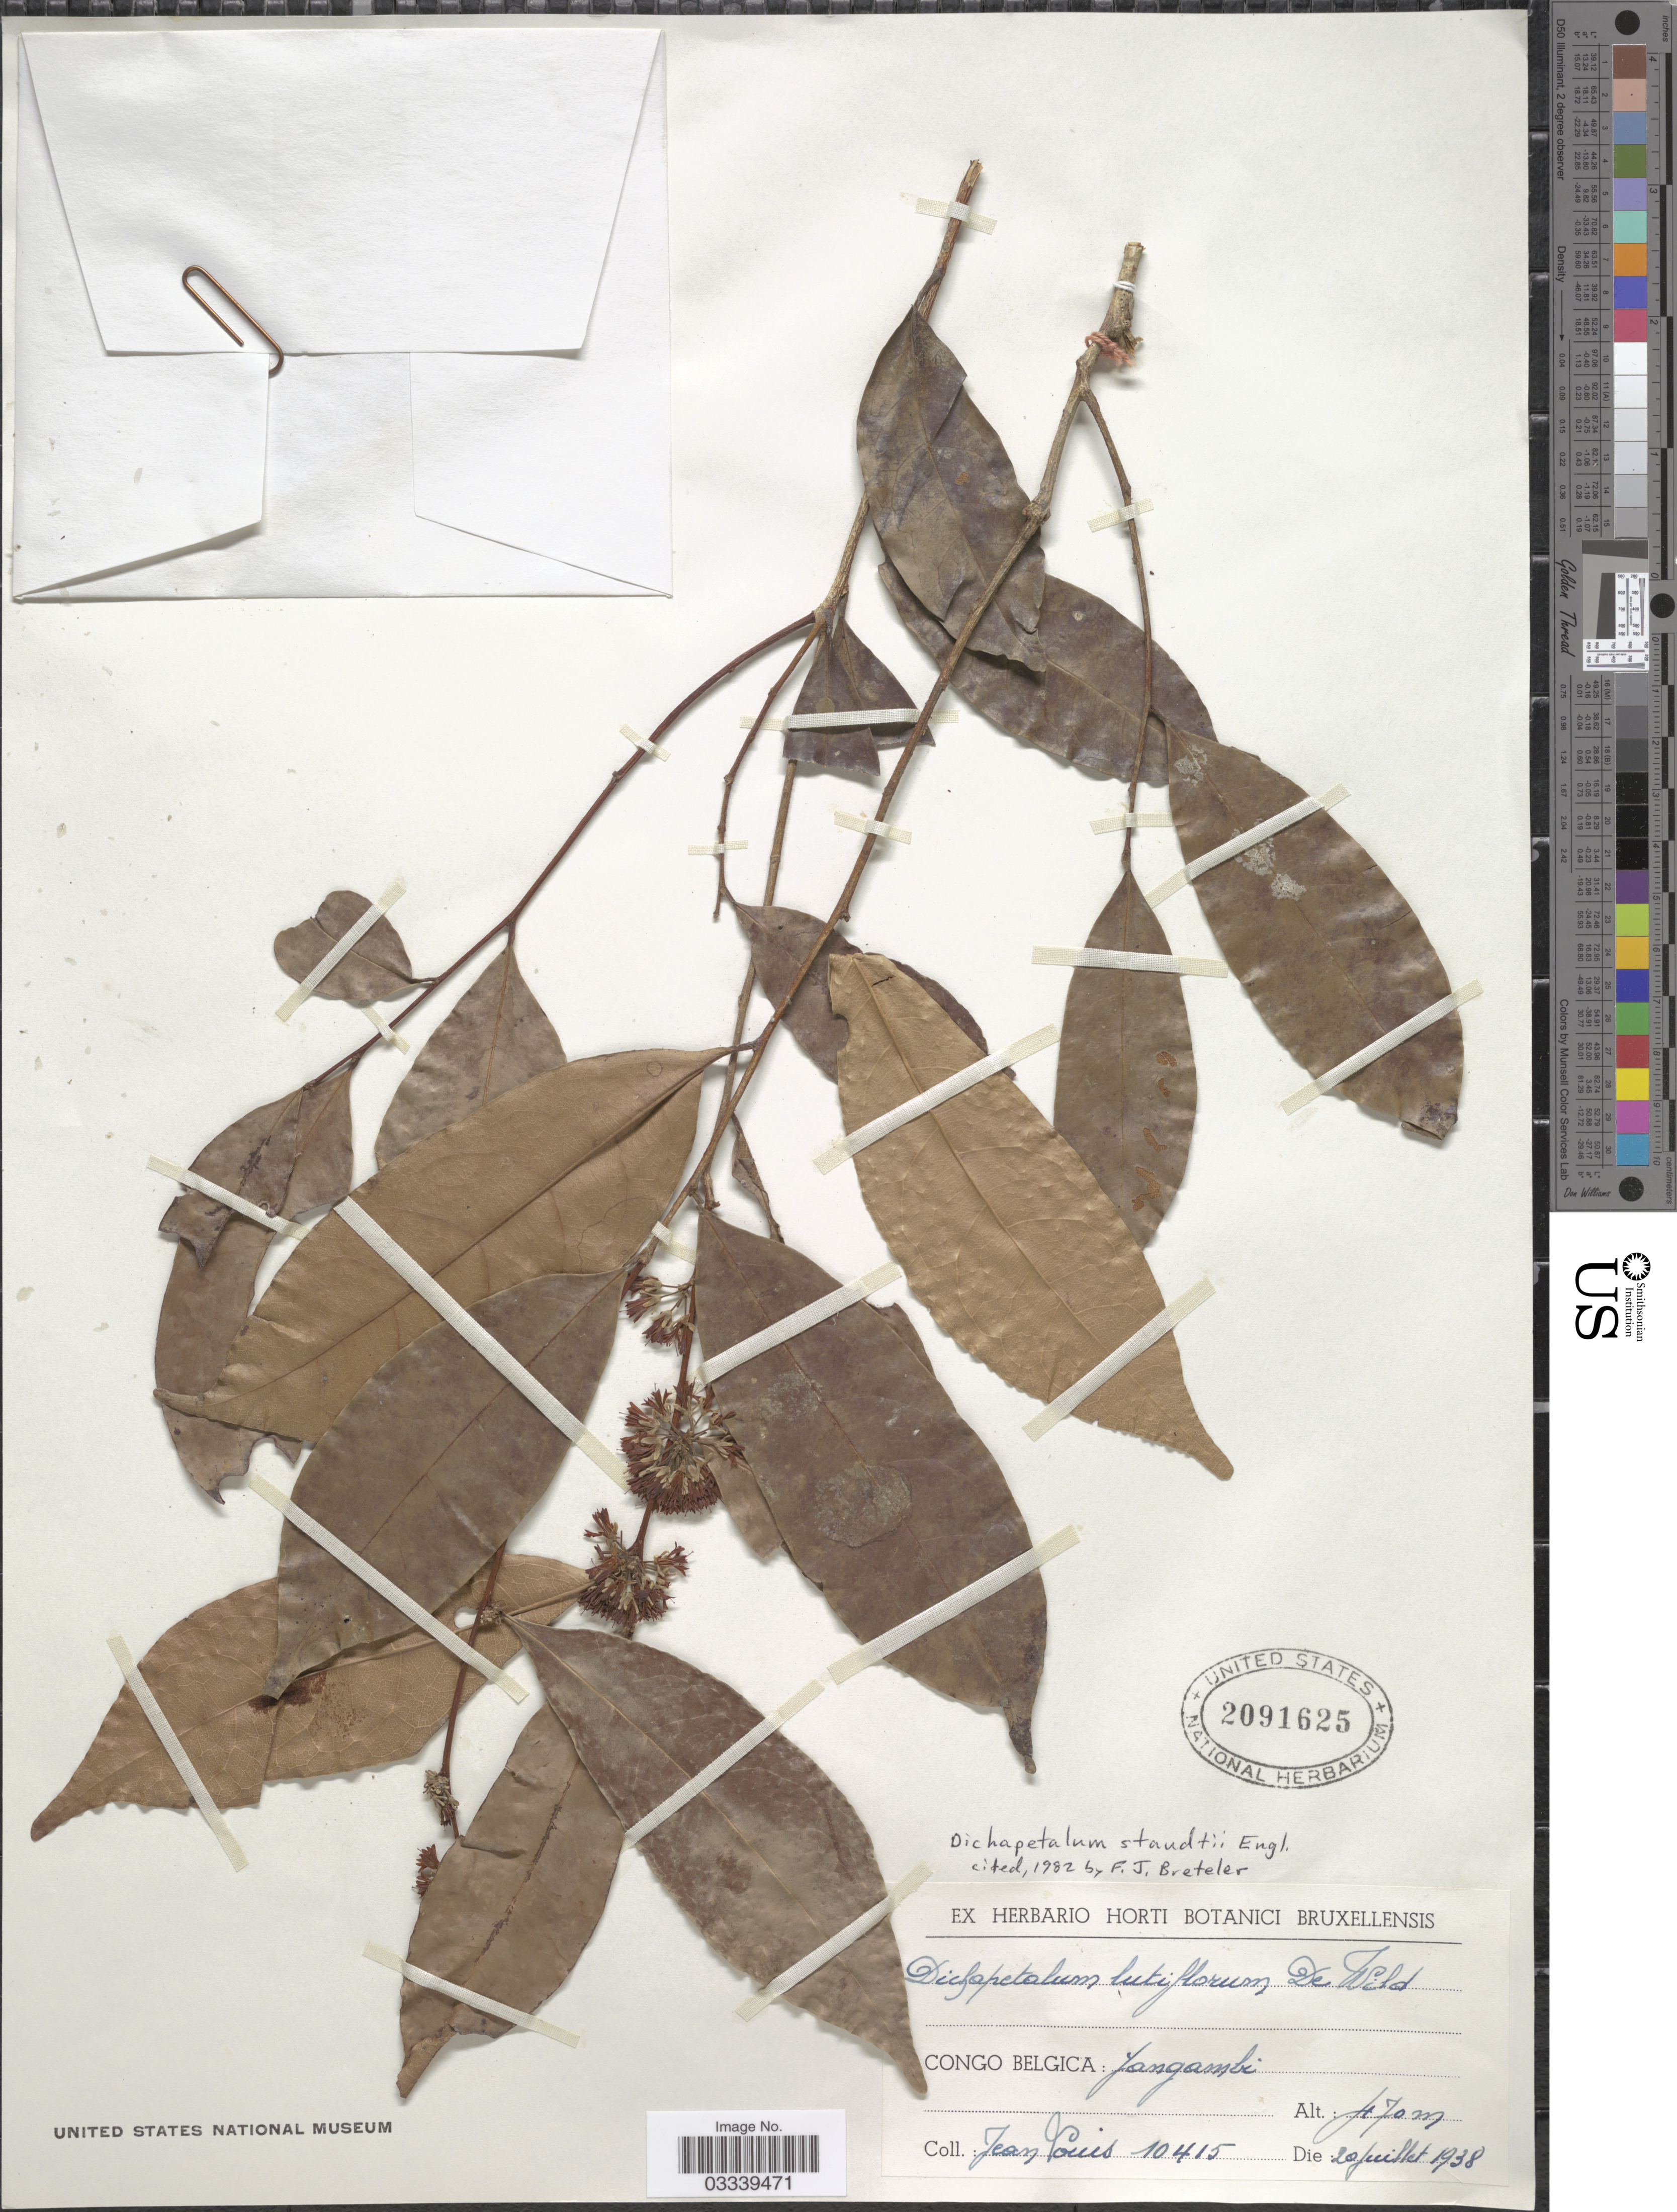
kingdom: Plantae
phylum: Tracheophyta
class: Magnoliopsida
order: Malpighiales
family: Dichapetalaceae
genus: Dichapetalum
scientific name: Dichapetalum staudtii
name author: Engl.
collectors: J. Louis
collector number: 10415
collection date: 1938-07-20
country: Congo, Democratic Republic of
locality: Congo Belgica: Yangambi.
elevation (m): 470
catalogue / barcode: US 2091625